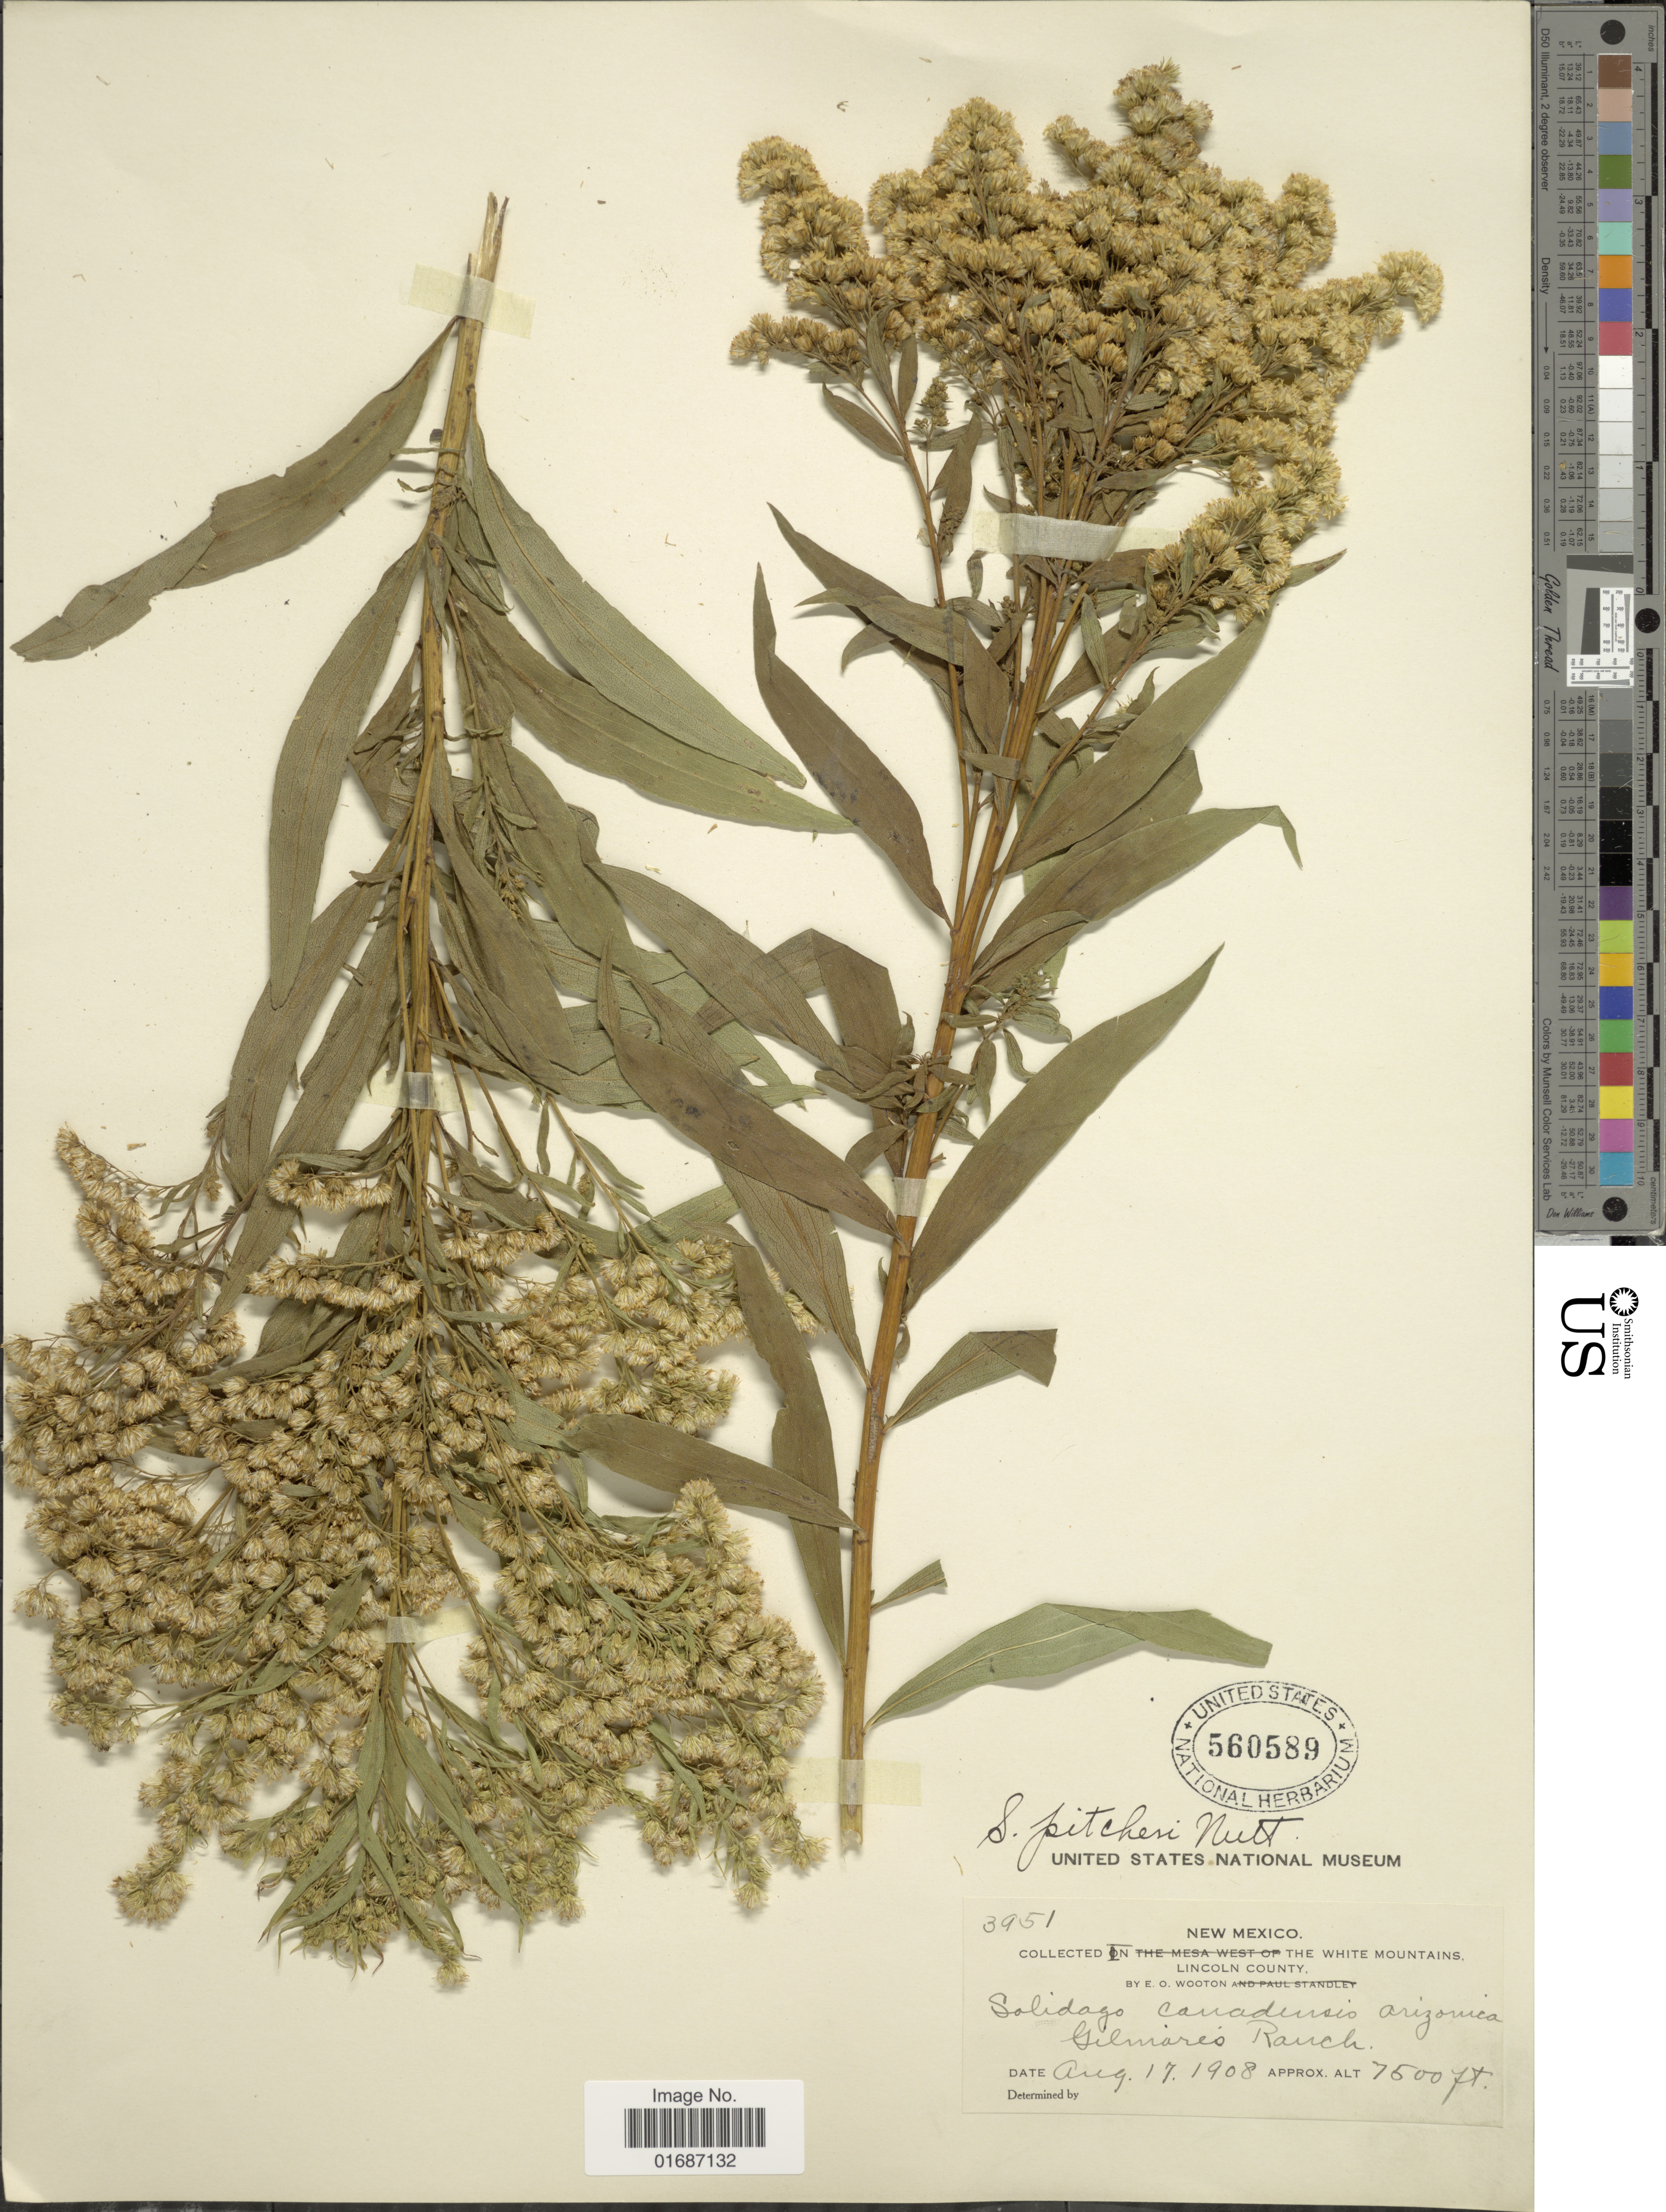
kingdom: Plantae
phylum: Tracheophyta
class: Magnoliopsida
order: Asterales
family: Asteraceae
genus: Solidago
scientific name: Solidago gigantea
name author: Aiton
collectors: E. O. Wooton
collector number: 3951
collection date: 1908-08-17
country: United States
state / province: New Mexico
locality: The White Mountains, Lincoln County, Gilmares Ranch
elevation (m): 2286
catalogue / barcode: US 560589